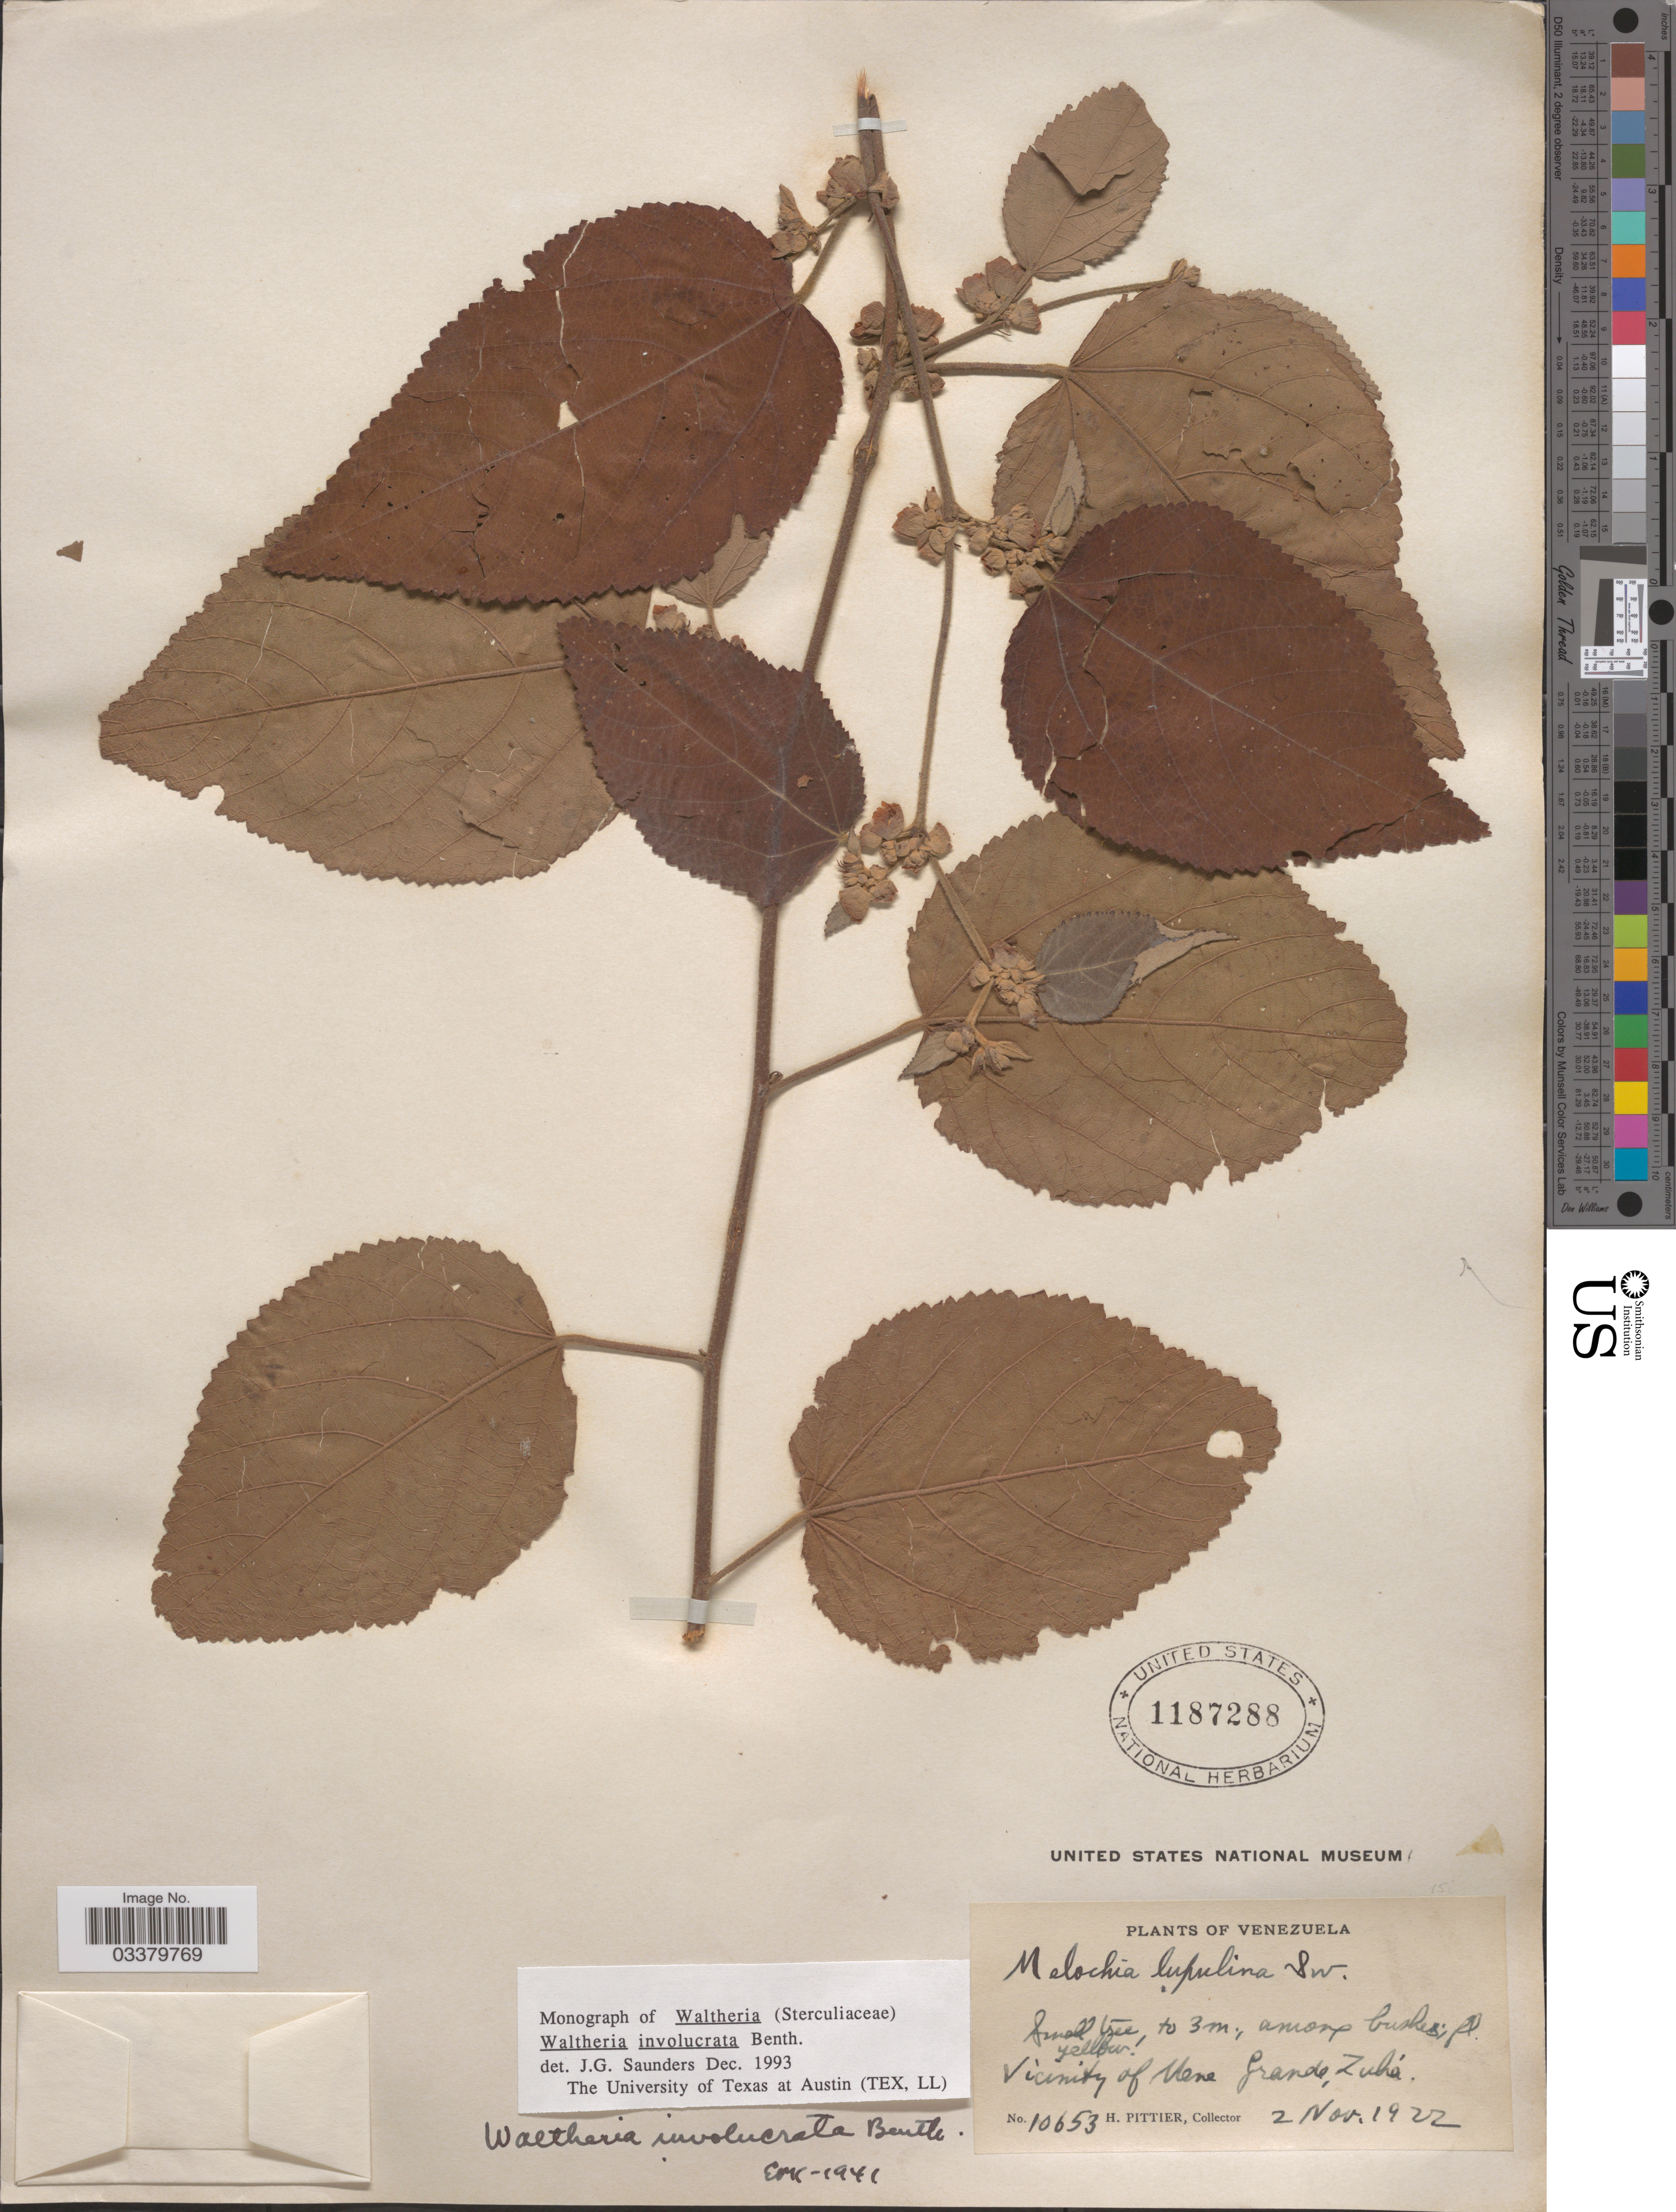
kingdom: Plantae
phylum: Tracheophyta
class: Magnoliopsida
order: Malvales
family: Malvaceae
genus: Waltheria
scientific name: Waltheria involucrata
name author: Benth.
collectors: H. F. Pittier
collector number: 10653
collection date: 1922-11-02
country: Venezuela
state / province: Zulia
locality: Vicinity of Mene Grande.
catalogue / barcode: US 1187288